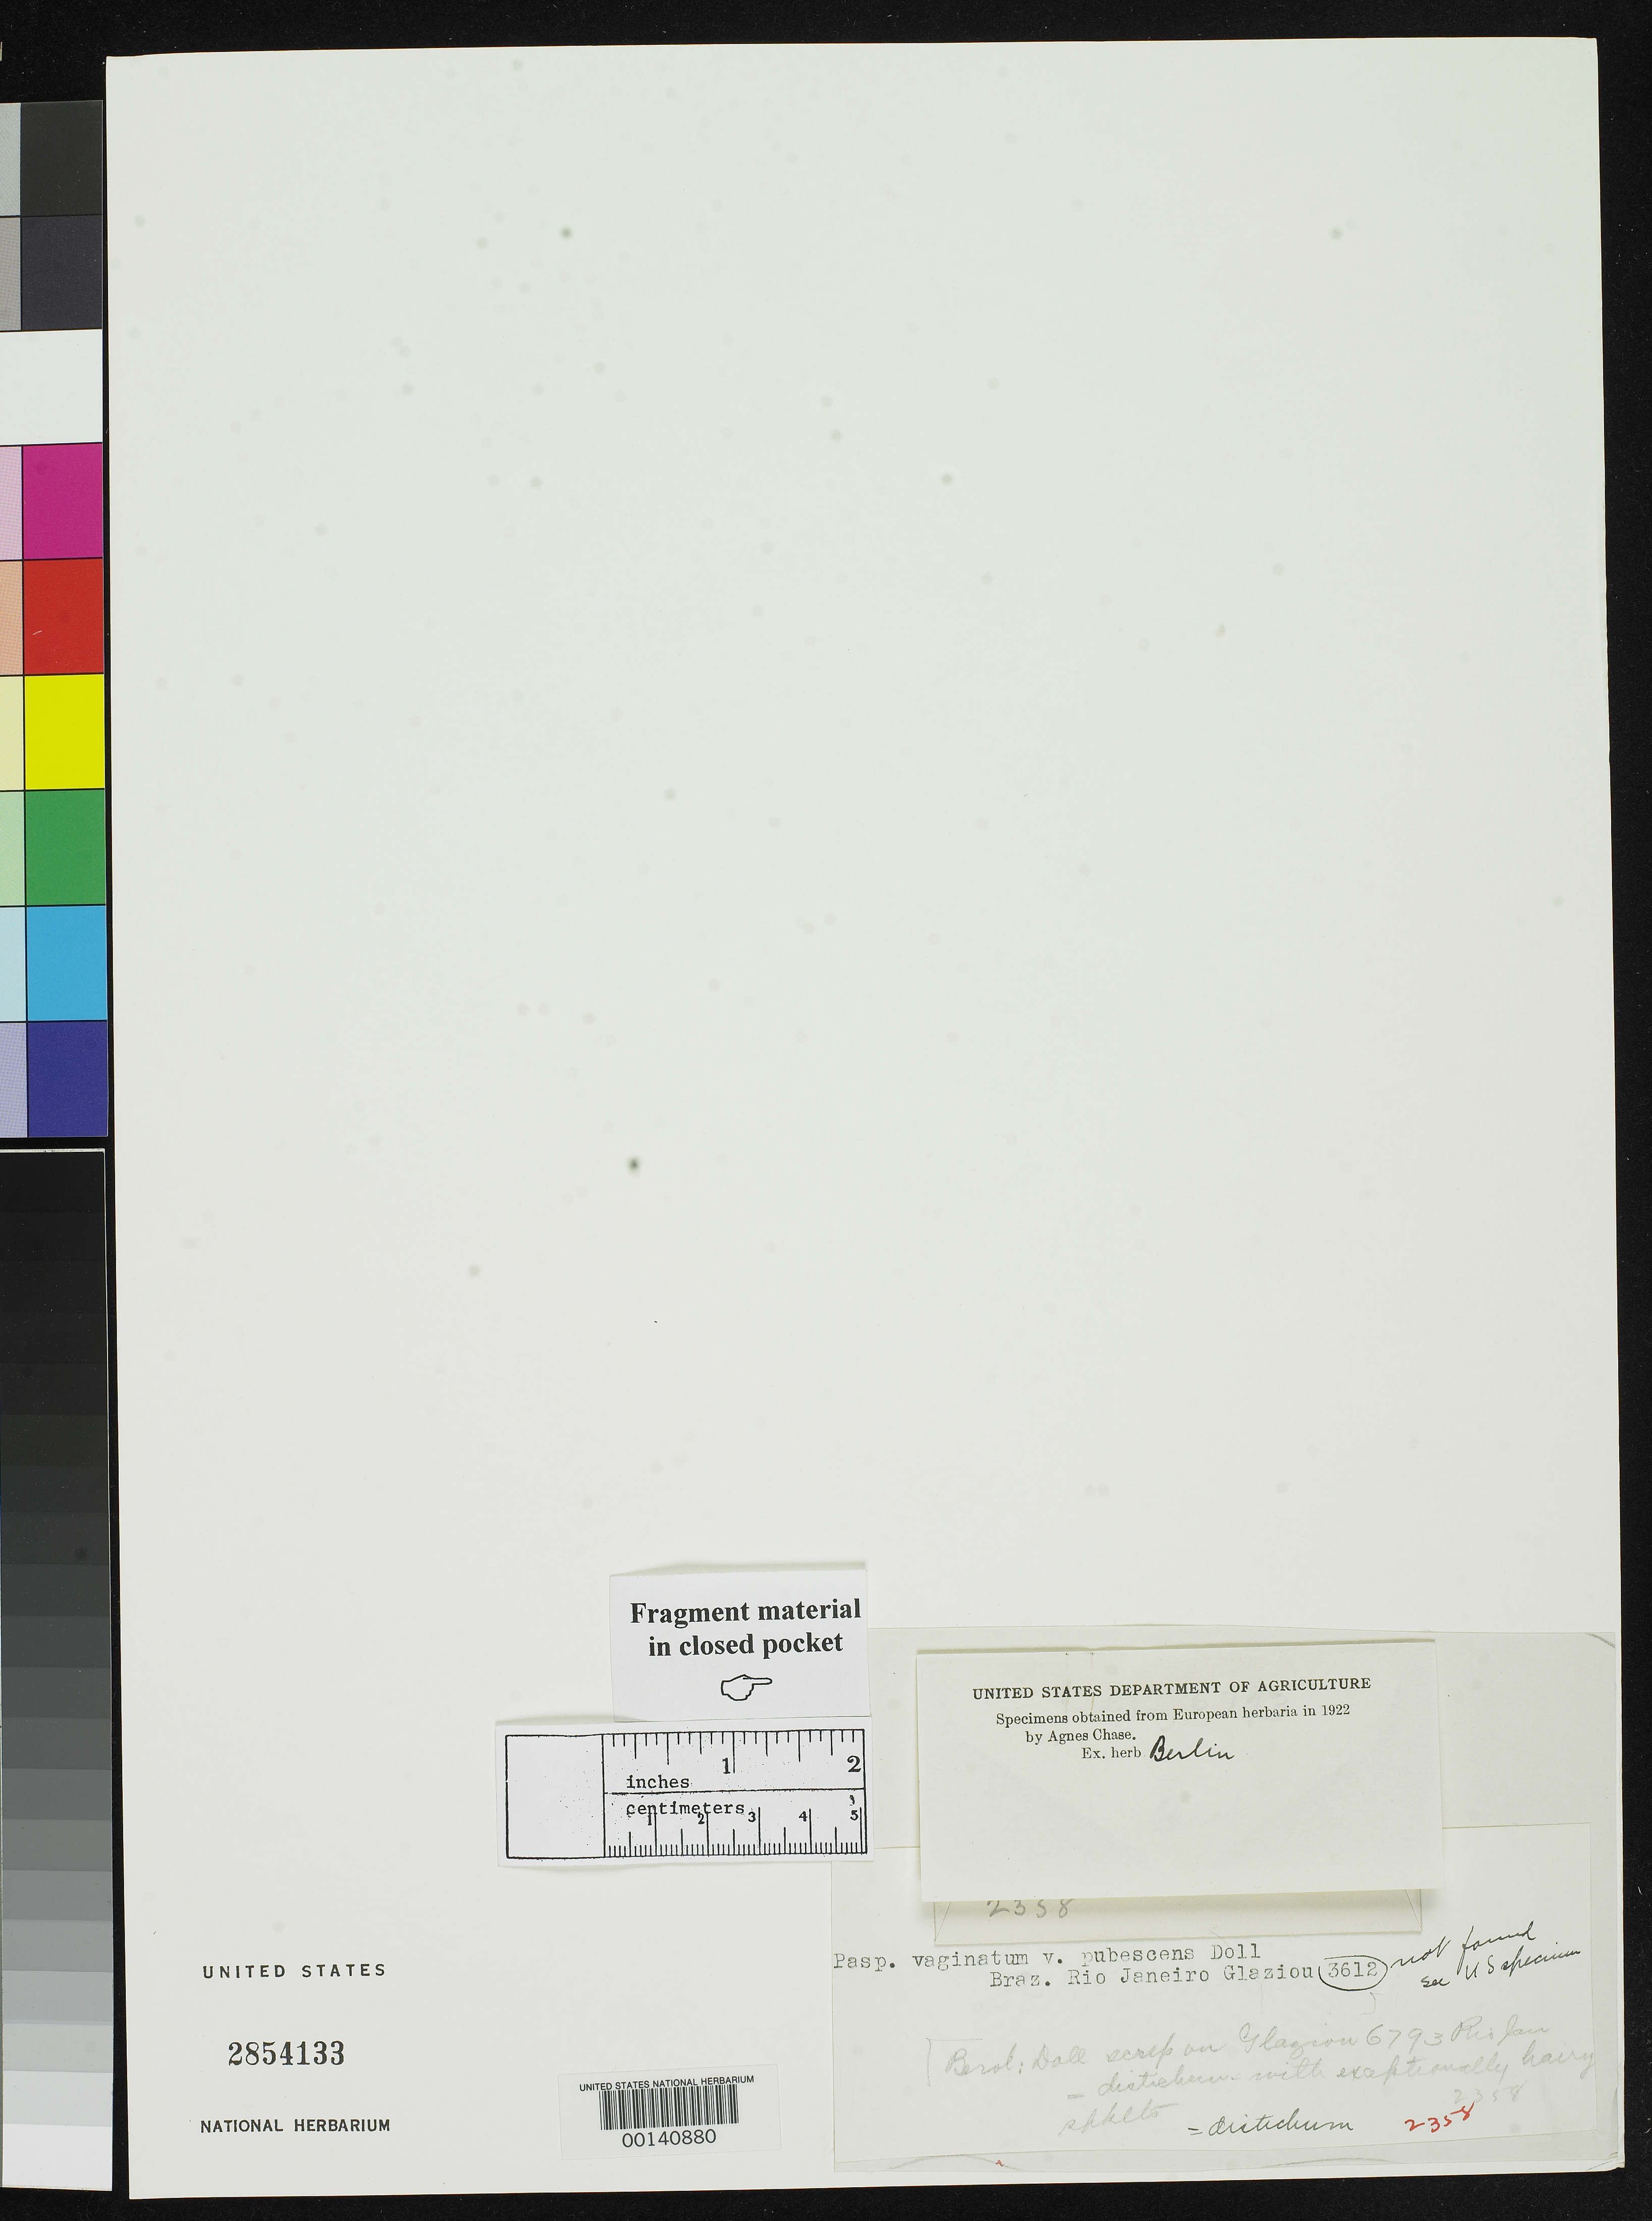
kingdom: Plantae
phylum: Tracheophyta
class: Liliopsida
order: Poales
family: Poaceae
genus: Paspalum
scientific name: Paspalum vaginatum var. pubescens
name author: Döll in Mart.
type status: Type Fragment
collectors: A. F. M. Glaziou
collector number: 3616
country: Brazil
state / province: Rio de Janeiro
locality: Near Rio de Janeiro.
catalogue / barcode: US 2854133